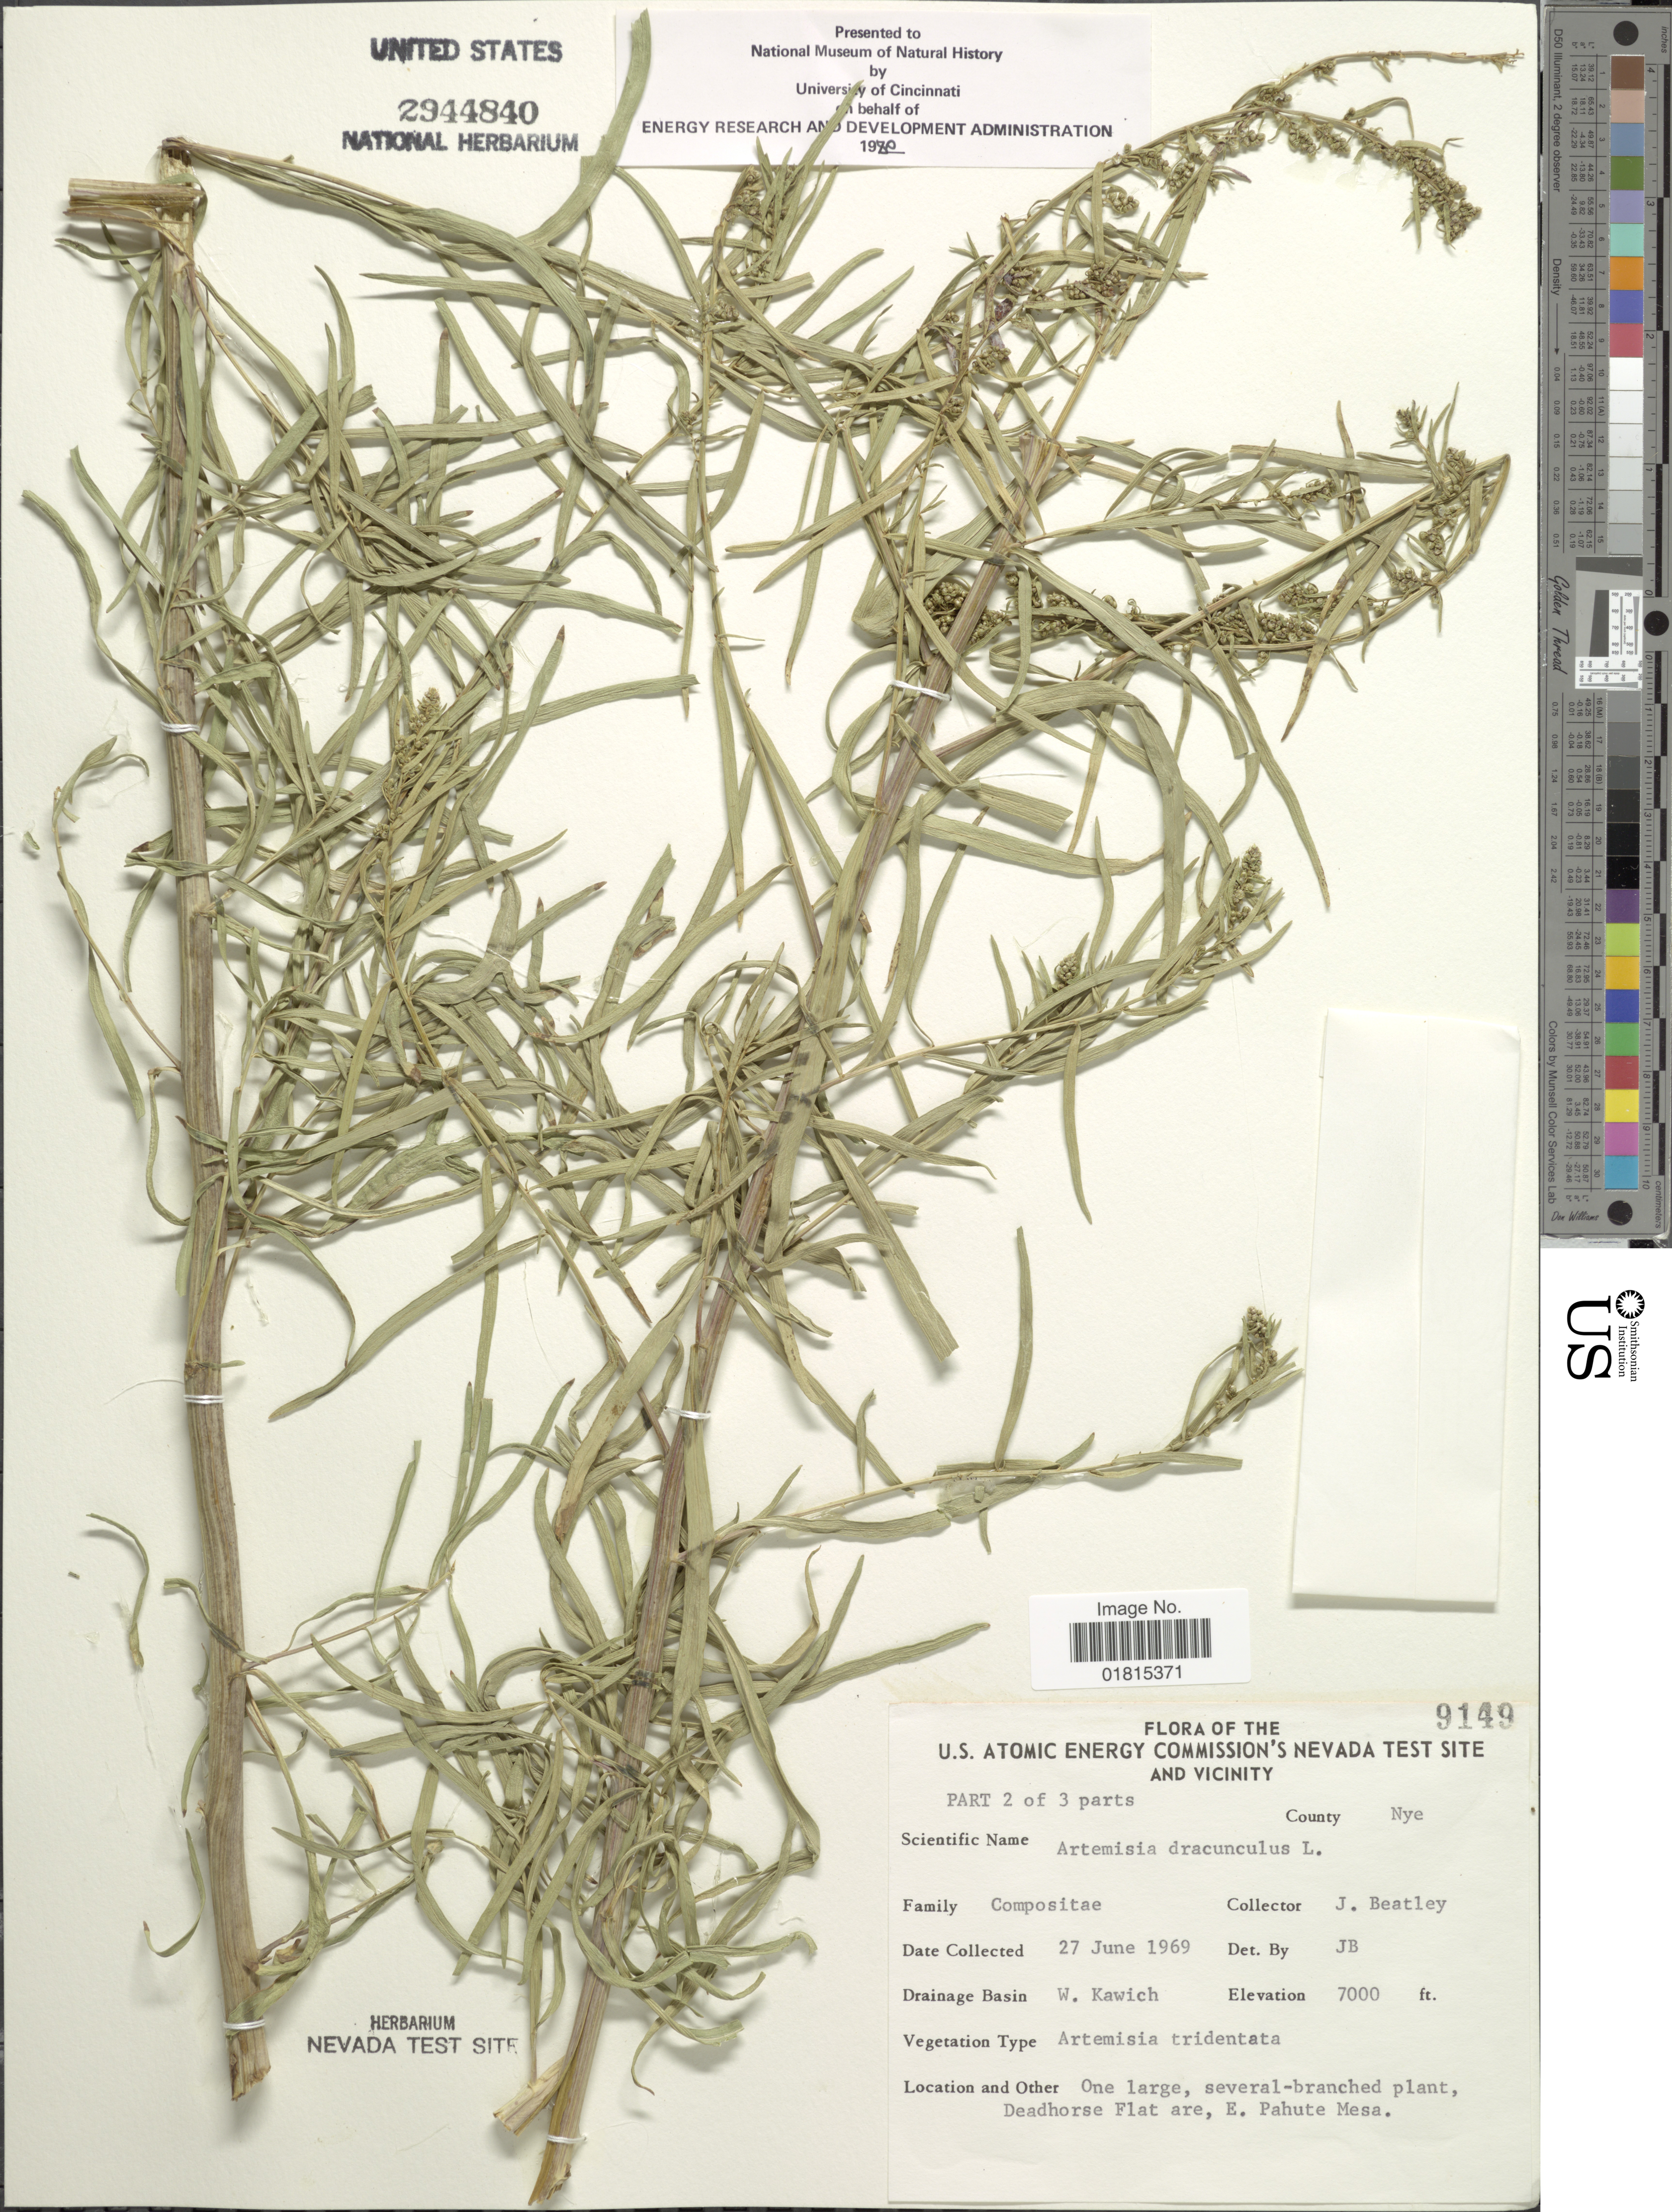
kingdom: Plantae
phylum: Tracheophyta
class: Magnoliopsida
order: Asterales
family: Asteraceae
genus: Artemisia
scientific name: Artemisia dracunculoides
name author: Pursh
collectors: J. C. Beatley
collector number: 9149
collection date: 1969-06-27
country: United States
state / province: Nevada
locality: U.S. Atomic Energy Commission's Nevada test site and vicinity. County Nye. W. Kawich. One large, several-branched plant, Deadhorse Flat are, E. Pahute Mesa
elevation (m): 2134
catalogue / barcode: US 2944840